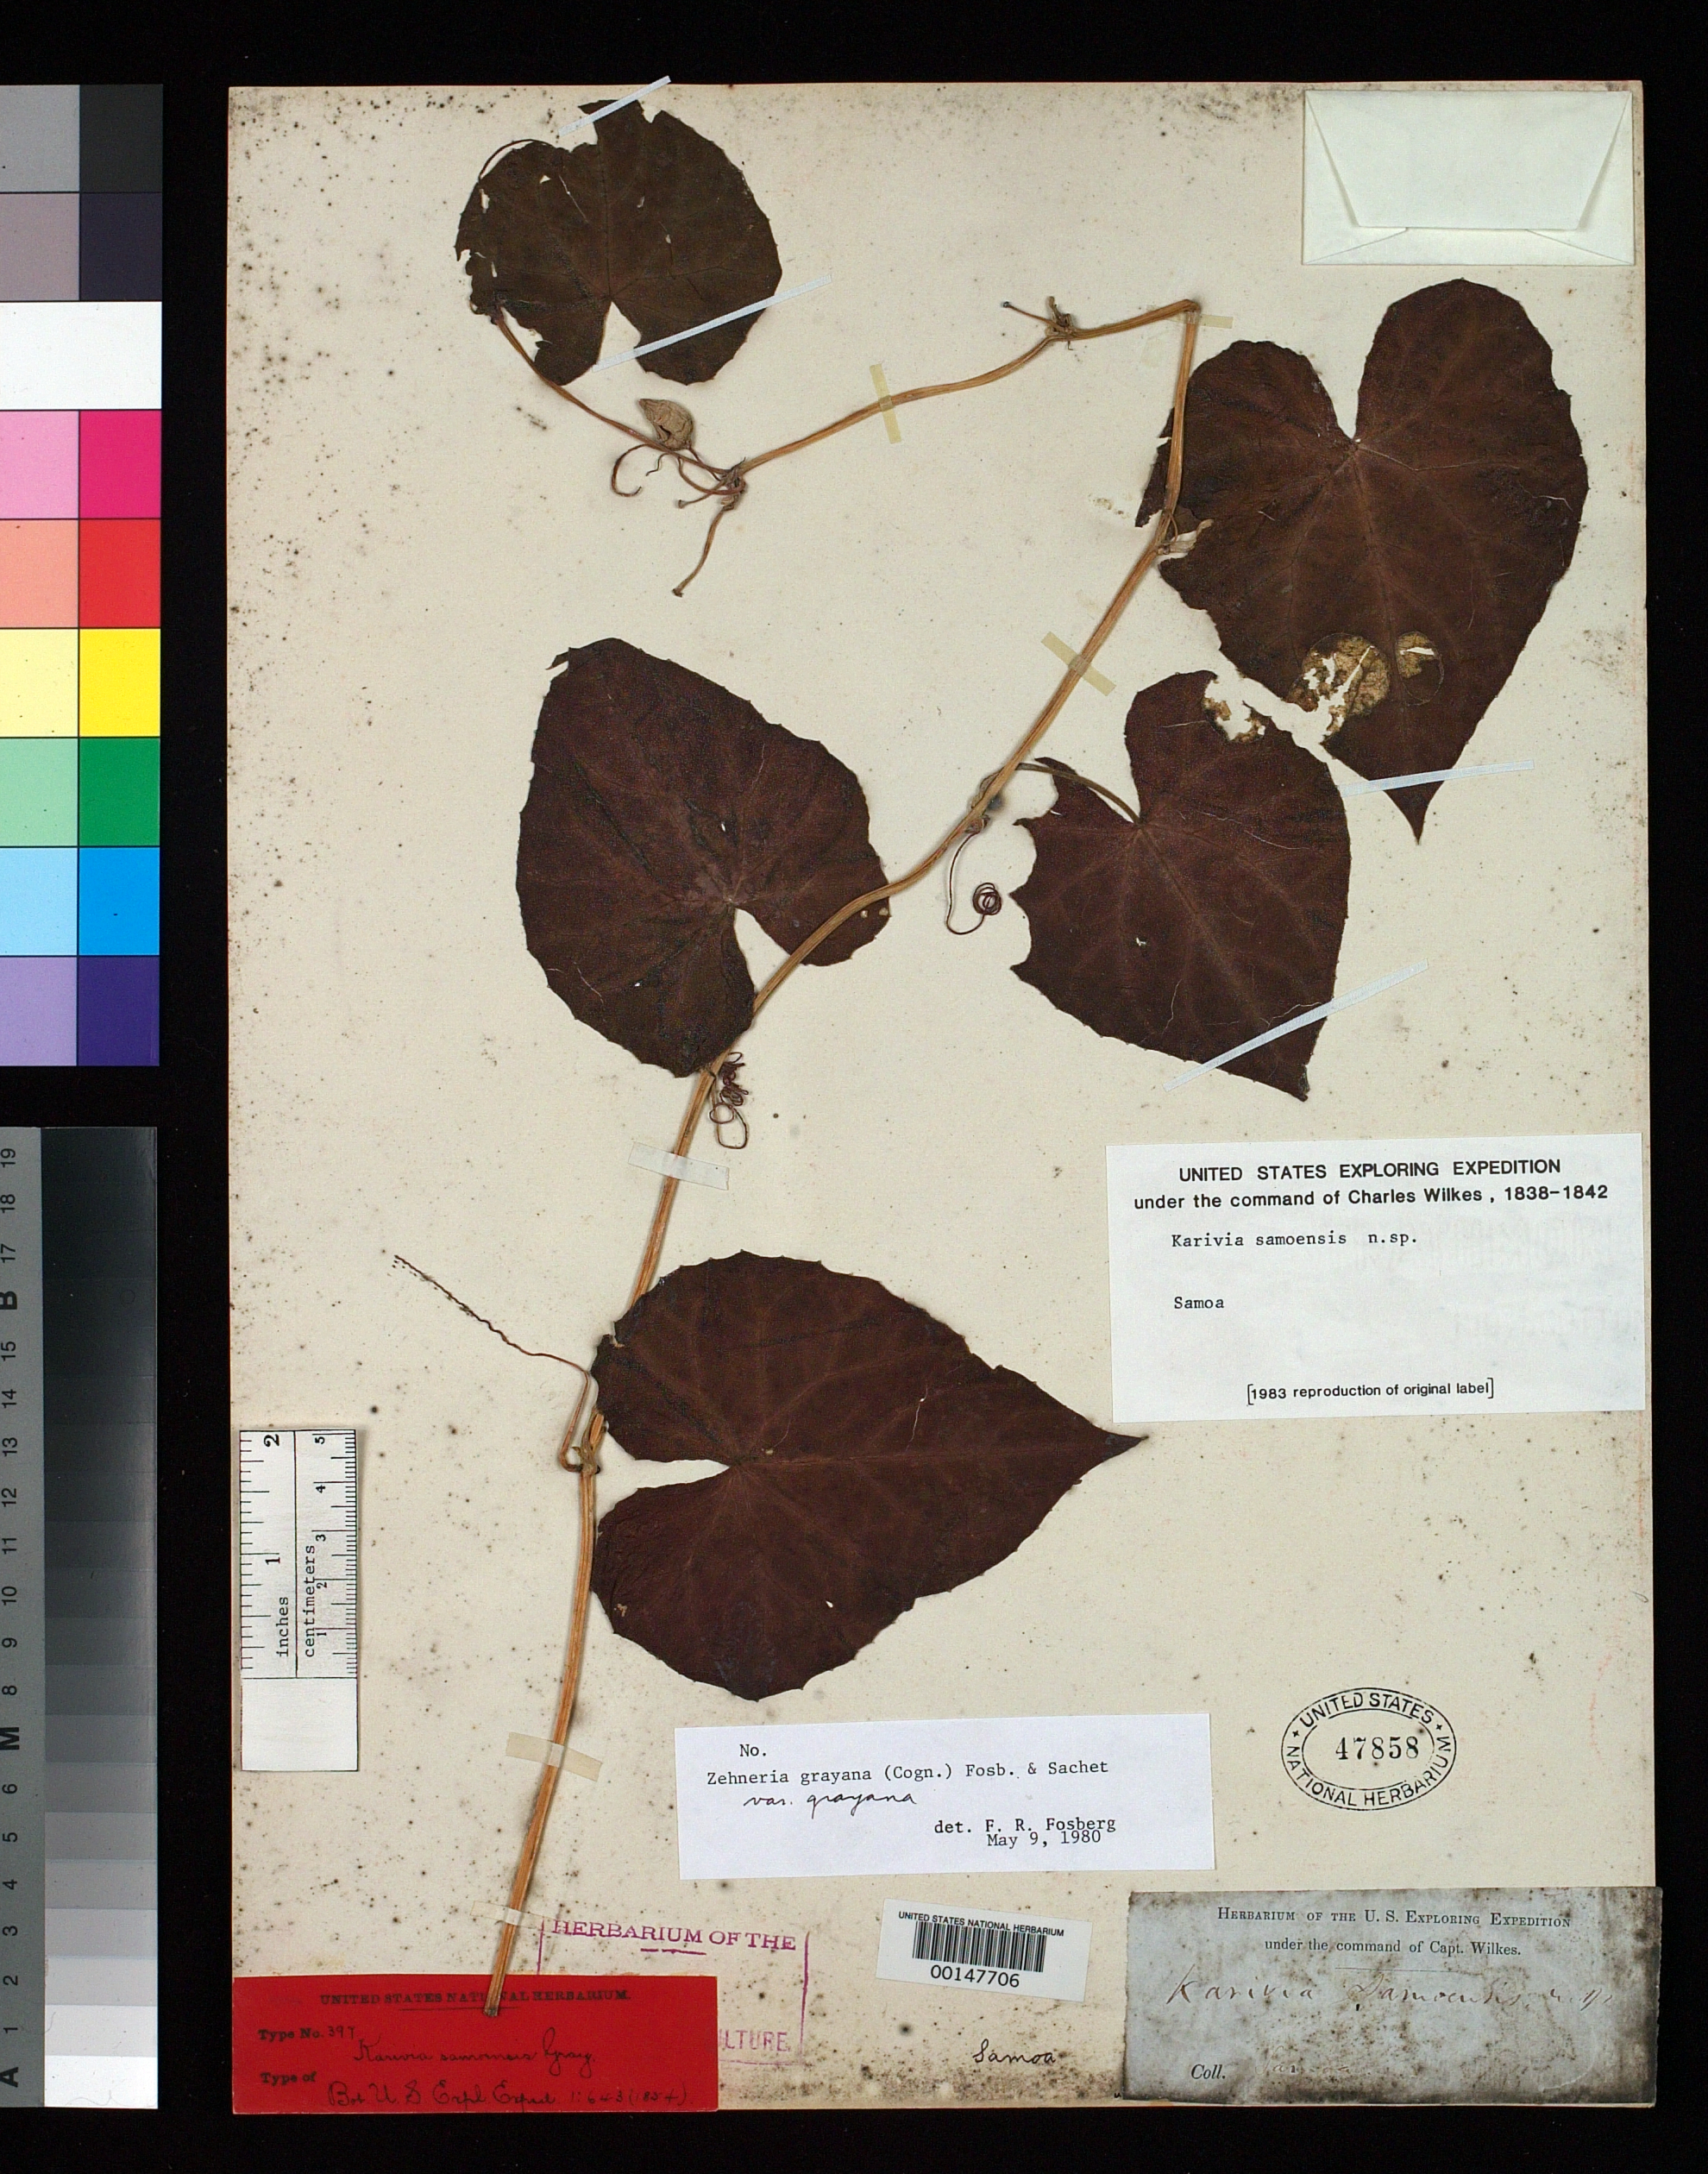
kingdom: Plantae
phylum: Tracheophyta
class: Magnoliopsida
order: Cucurbitales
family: Cucurbitaceae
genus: Karivia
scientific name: Karivia samoensis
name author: A. Gray in Wilkes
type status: Holotype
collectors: Wilkes Explor. Exped.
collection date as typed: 1838 to -- --- 1842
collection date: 1838/1842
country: American Samoa / Samoa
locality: Manua and Upolu.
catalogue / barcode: US 47858